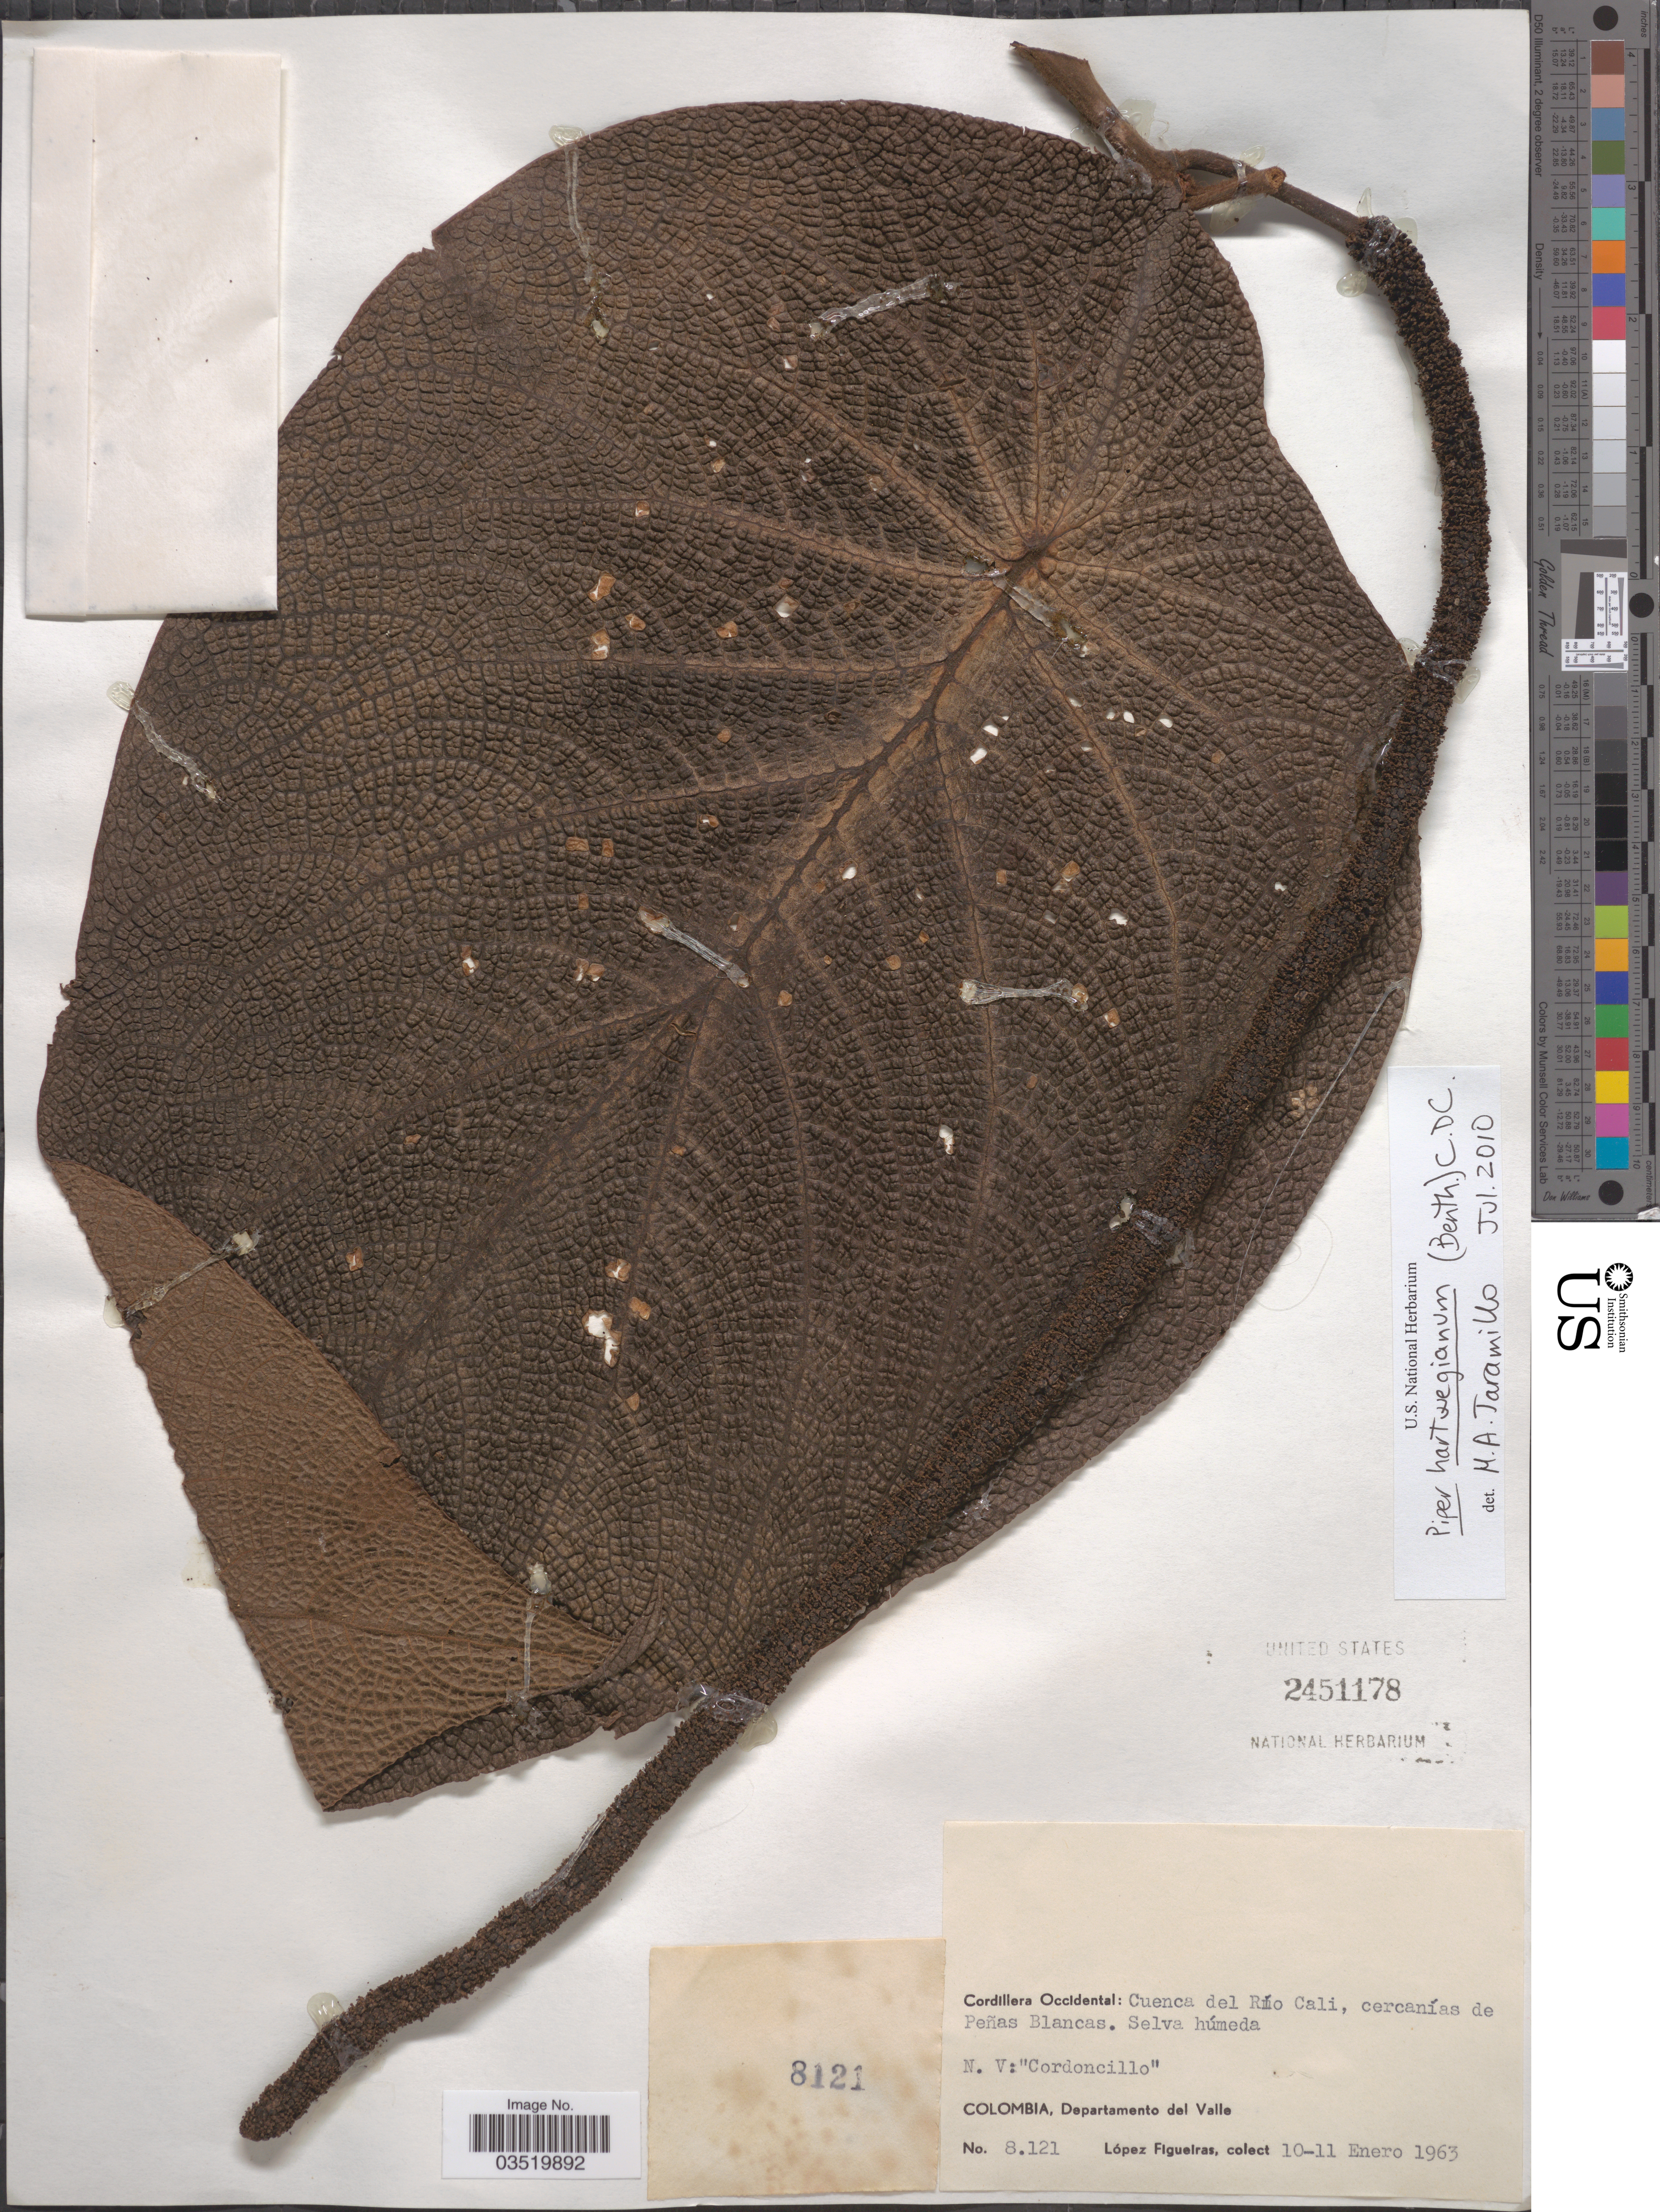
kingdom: Plantae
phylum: Tracheophyta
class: Magnoliopsida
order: Piperales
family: Piperaceae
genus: Piper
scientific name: Piper hartwegianum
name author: (Yunck.) C. DC.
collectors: M. López Figueiras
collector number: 8121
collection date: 1963-01-10/1963-01-11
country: Colombia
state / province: Valle del Cauca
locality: Cordillera Occidental: Cuenca del Río Cali, cercanías de Peñas Blancas. Departamento del Valle.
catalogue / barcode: US 2451178